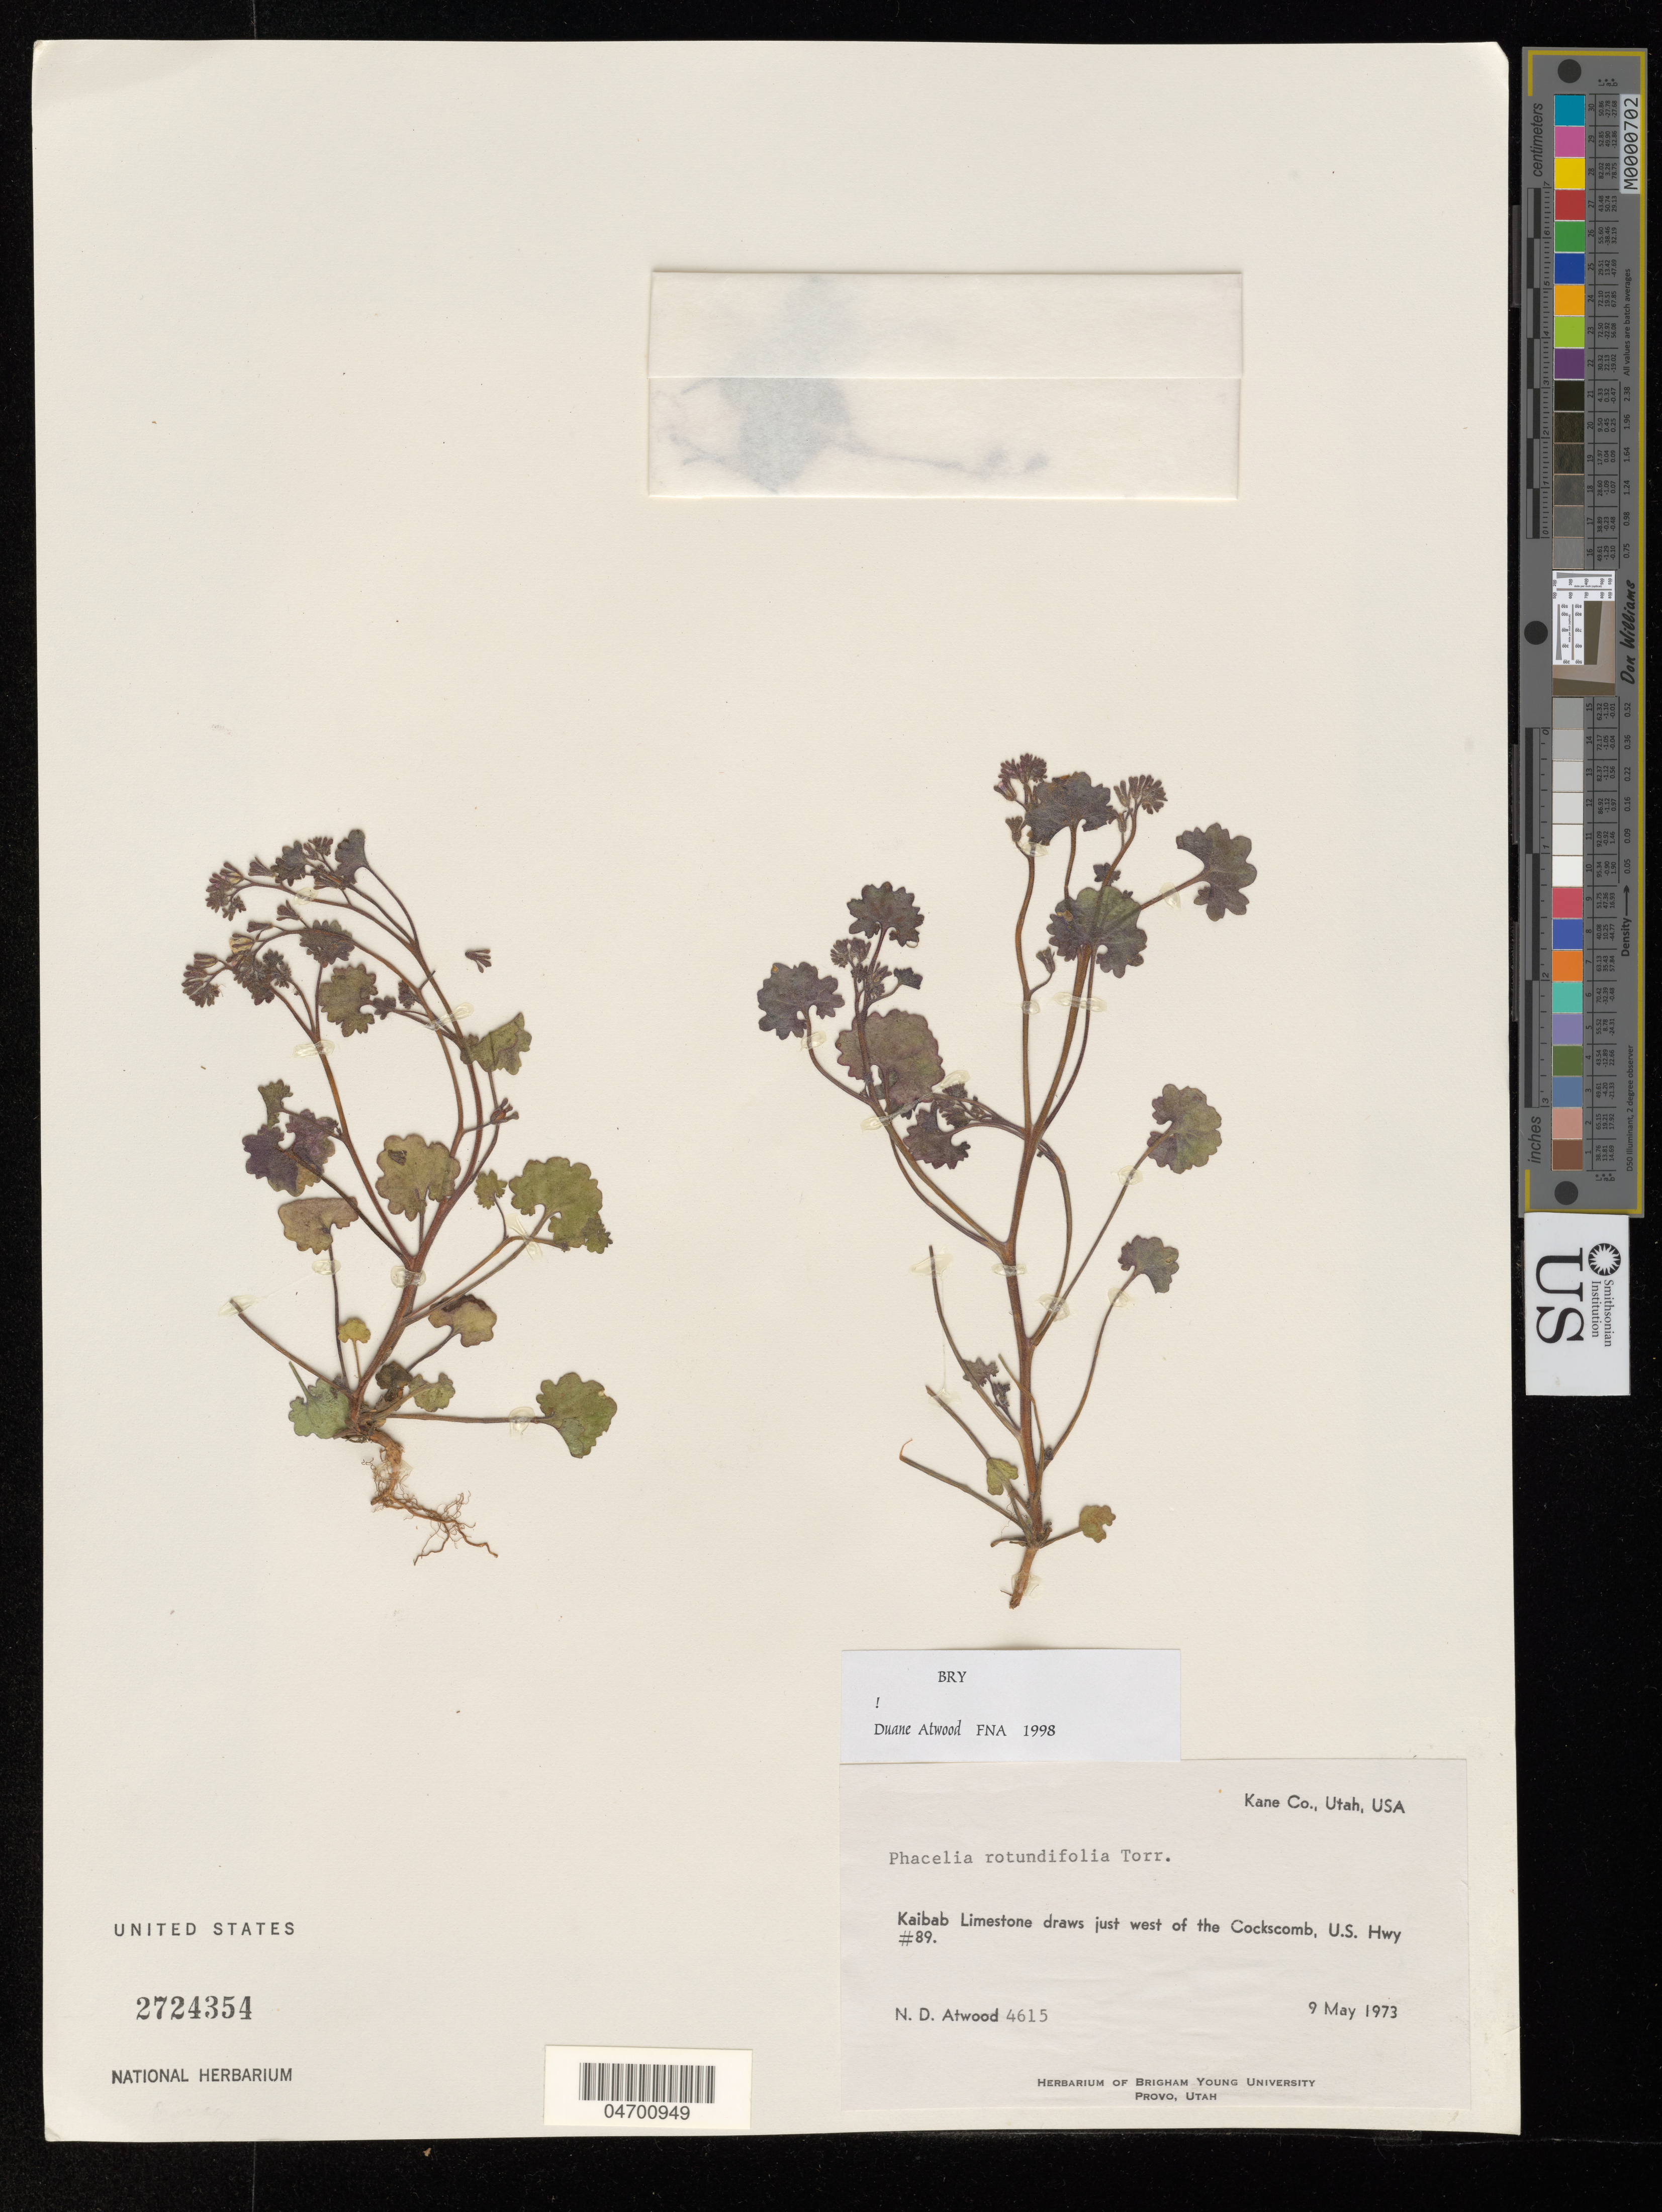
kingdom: Plantae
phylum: Tracheophyta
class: Magnoliopsida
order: Boraginales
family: Hydrophyllaceae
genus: Phacelia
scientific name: Phacelia rotundifolia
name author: Torr. ex S. Watson in C. King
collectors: N. Atwood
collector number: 4615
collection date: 1973-05-09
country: United States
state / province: Utah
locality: Kane Co. Kaibab Limestone draws just west of the Cockscomb, U.S. Hwy #89.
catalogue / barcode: US 2724354